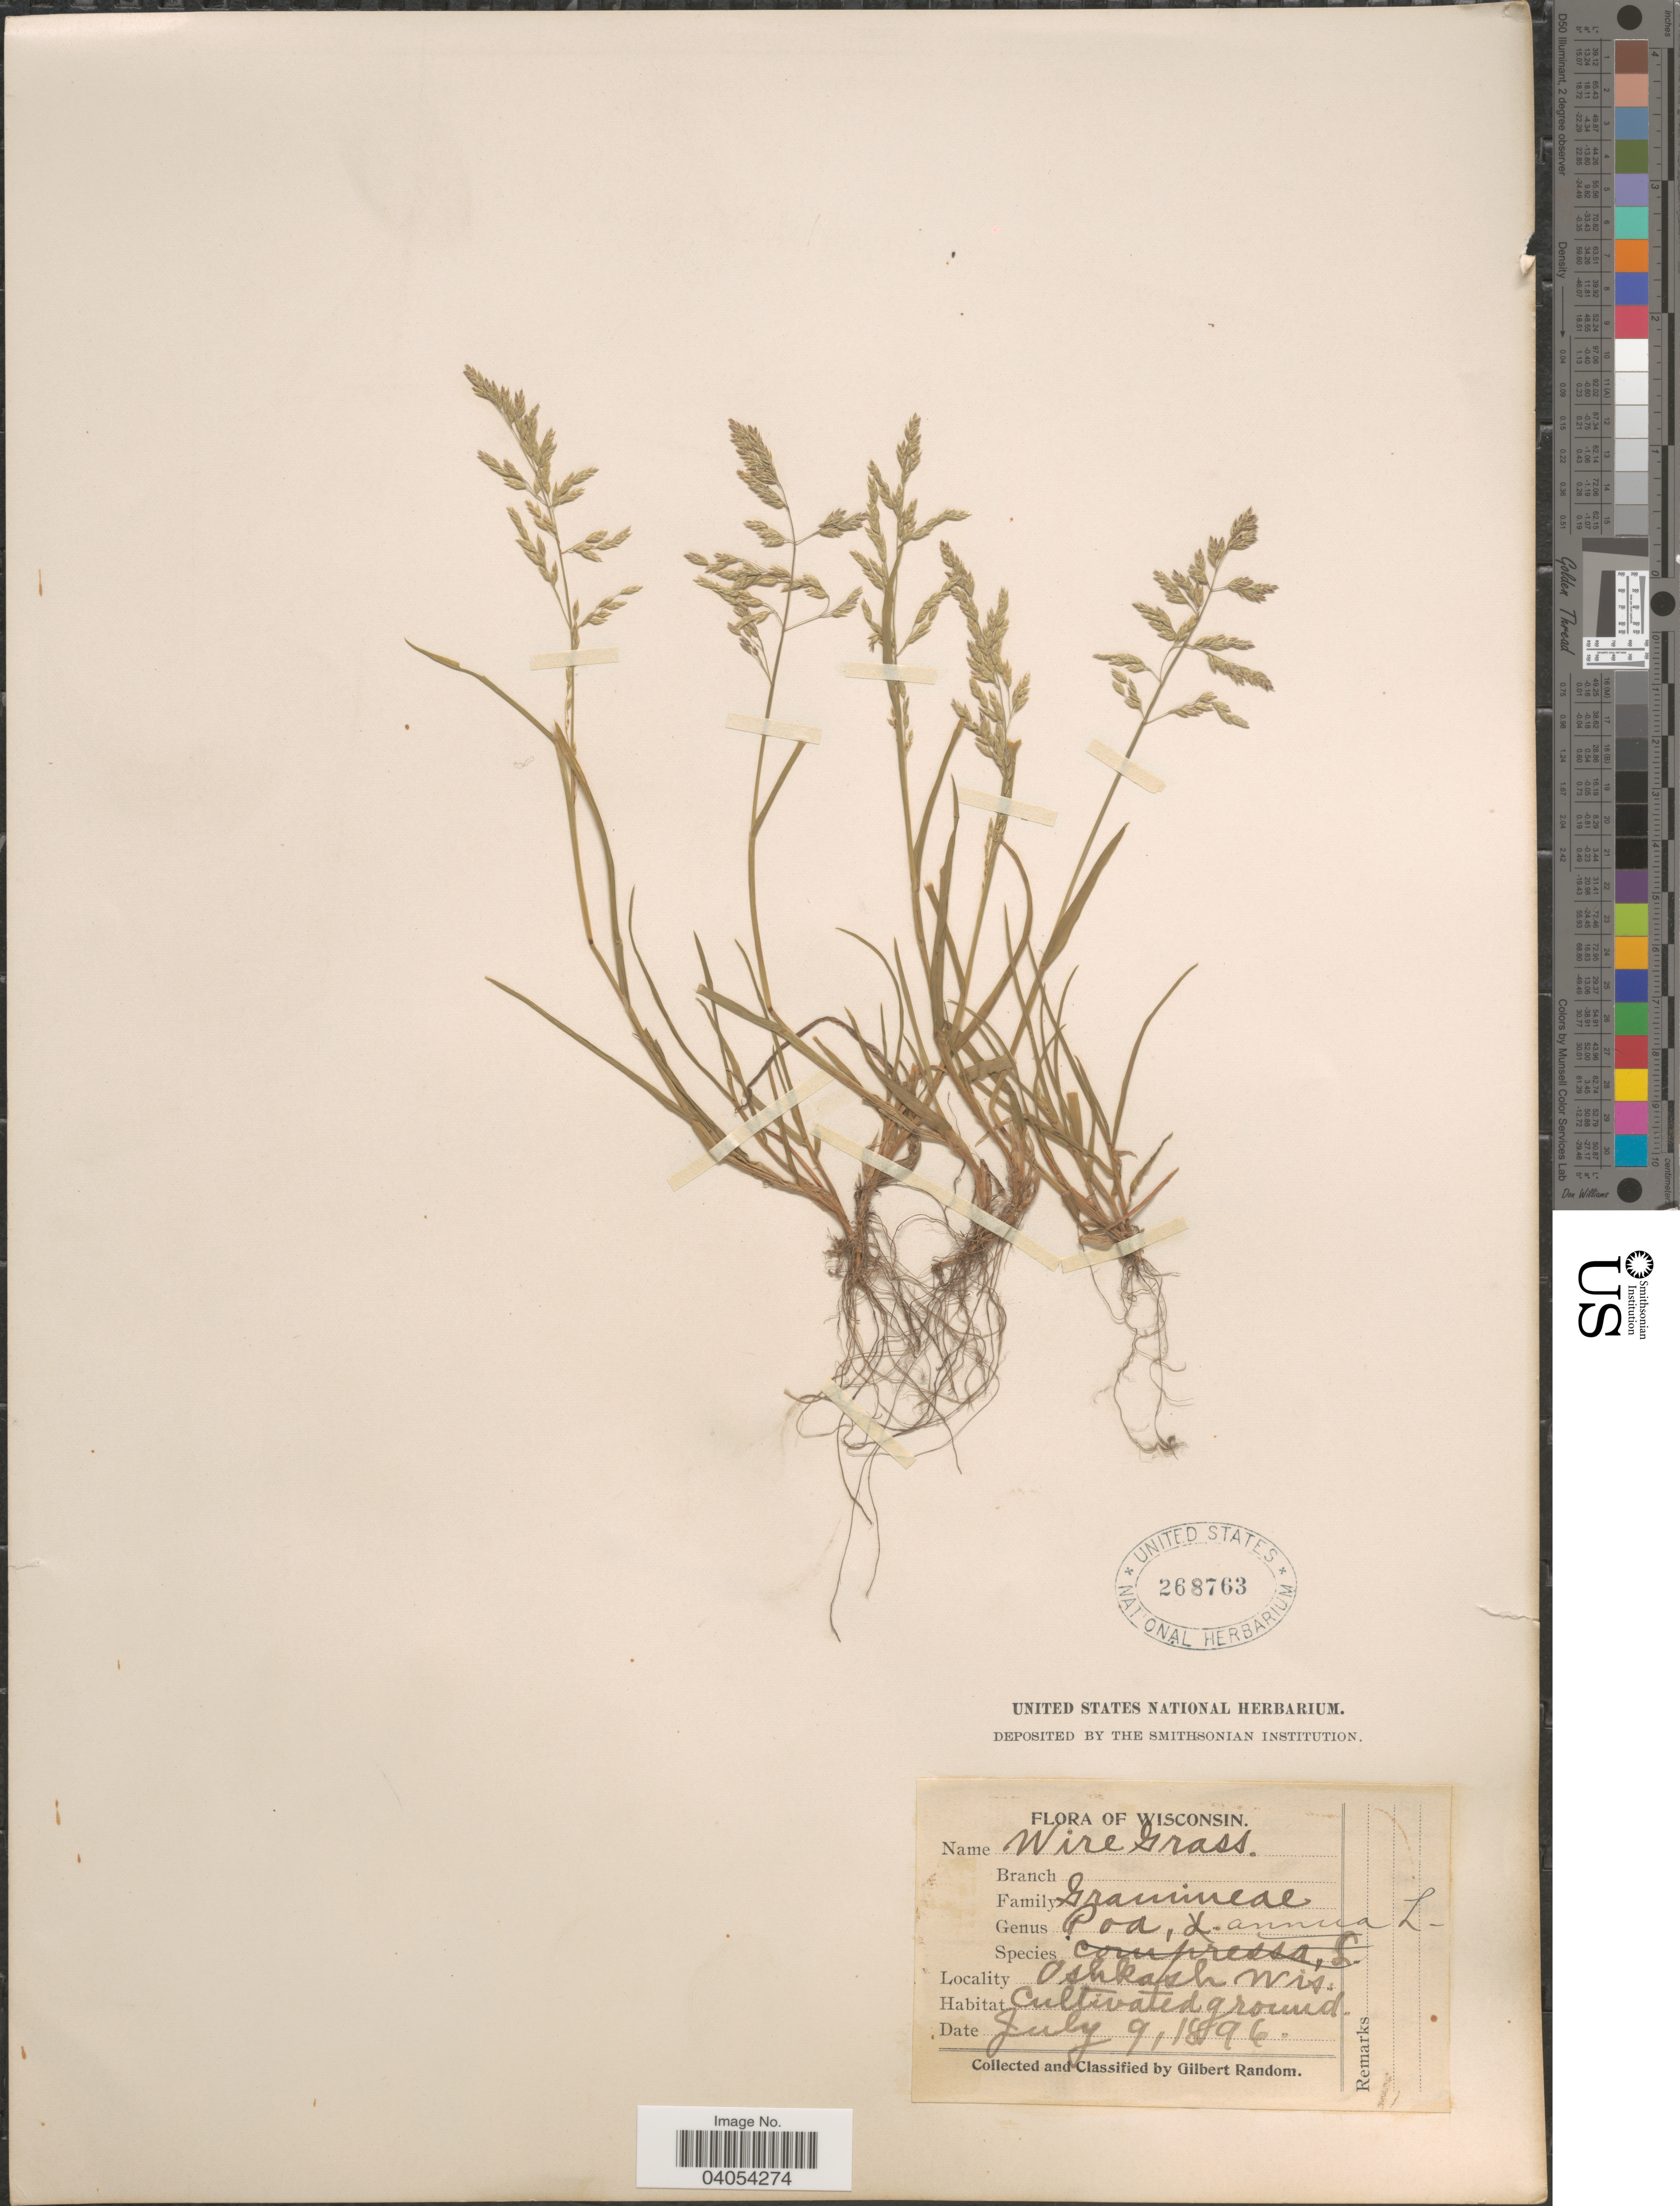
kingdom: Plantae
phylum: Tracheophyta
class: Liliopsida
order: Poales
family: Poaceae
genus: Poa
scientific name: Poa annua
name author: L.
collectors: G. Random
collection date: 1896-07-09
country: United States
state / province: Wisconsin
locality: Oshkosh.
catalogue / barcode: US 268763